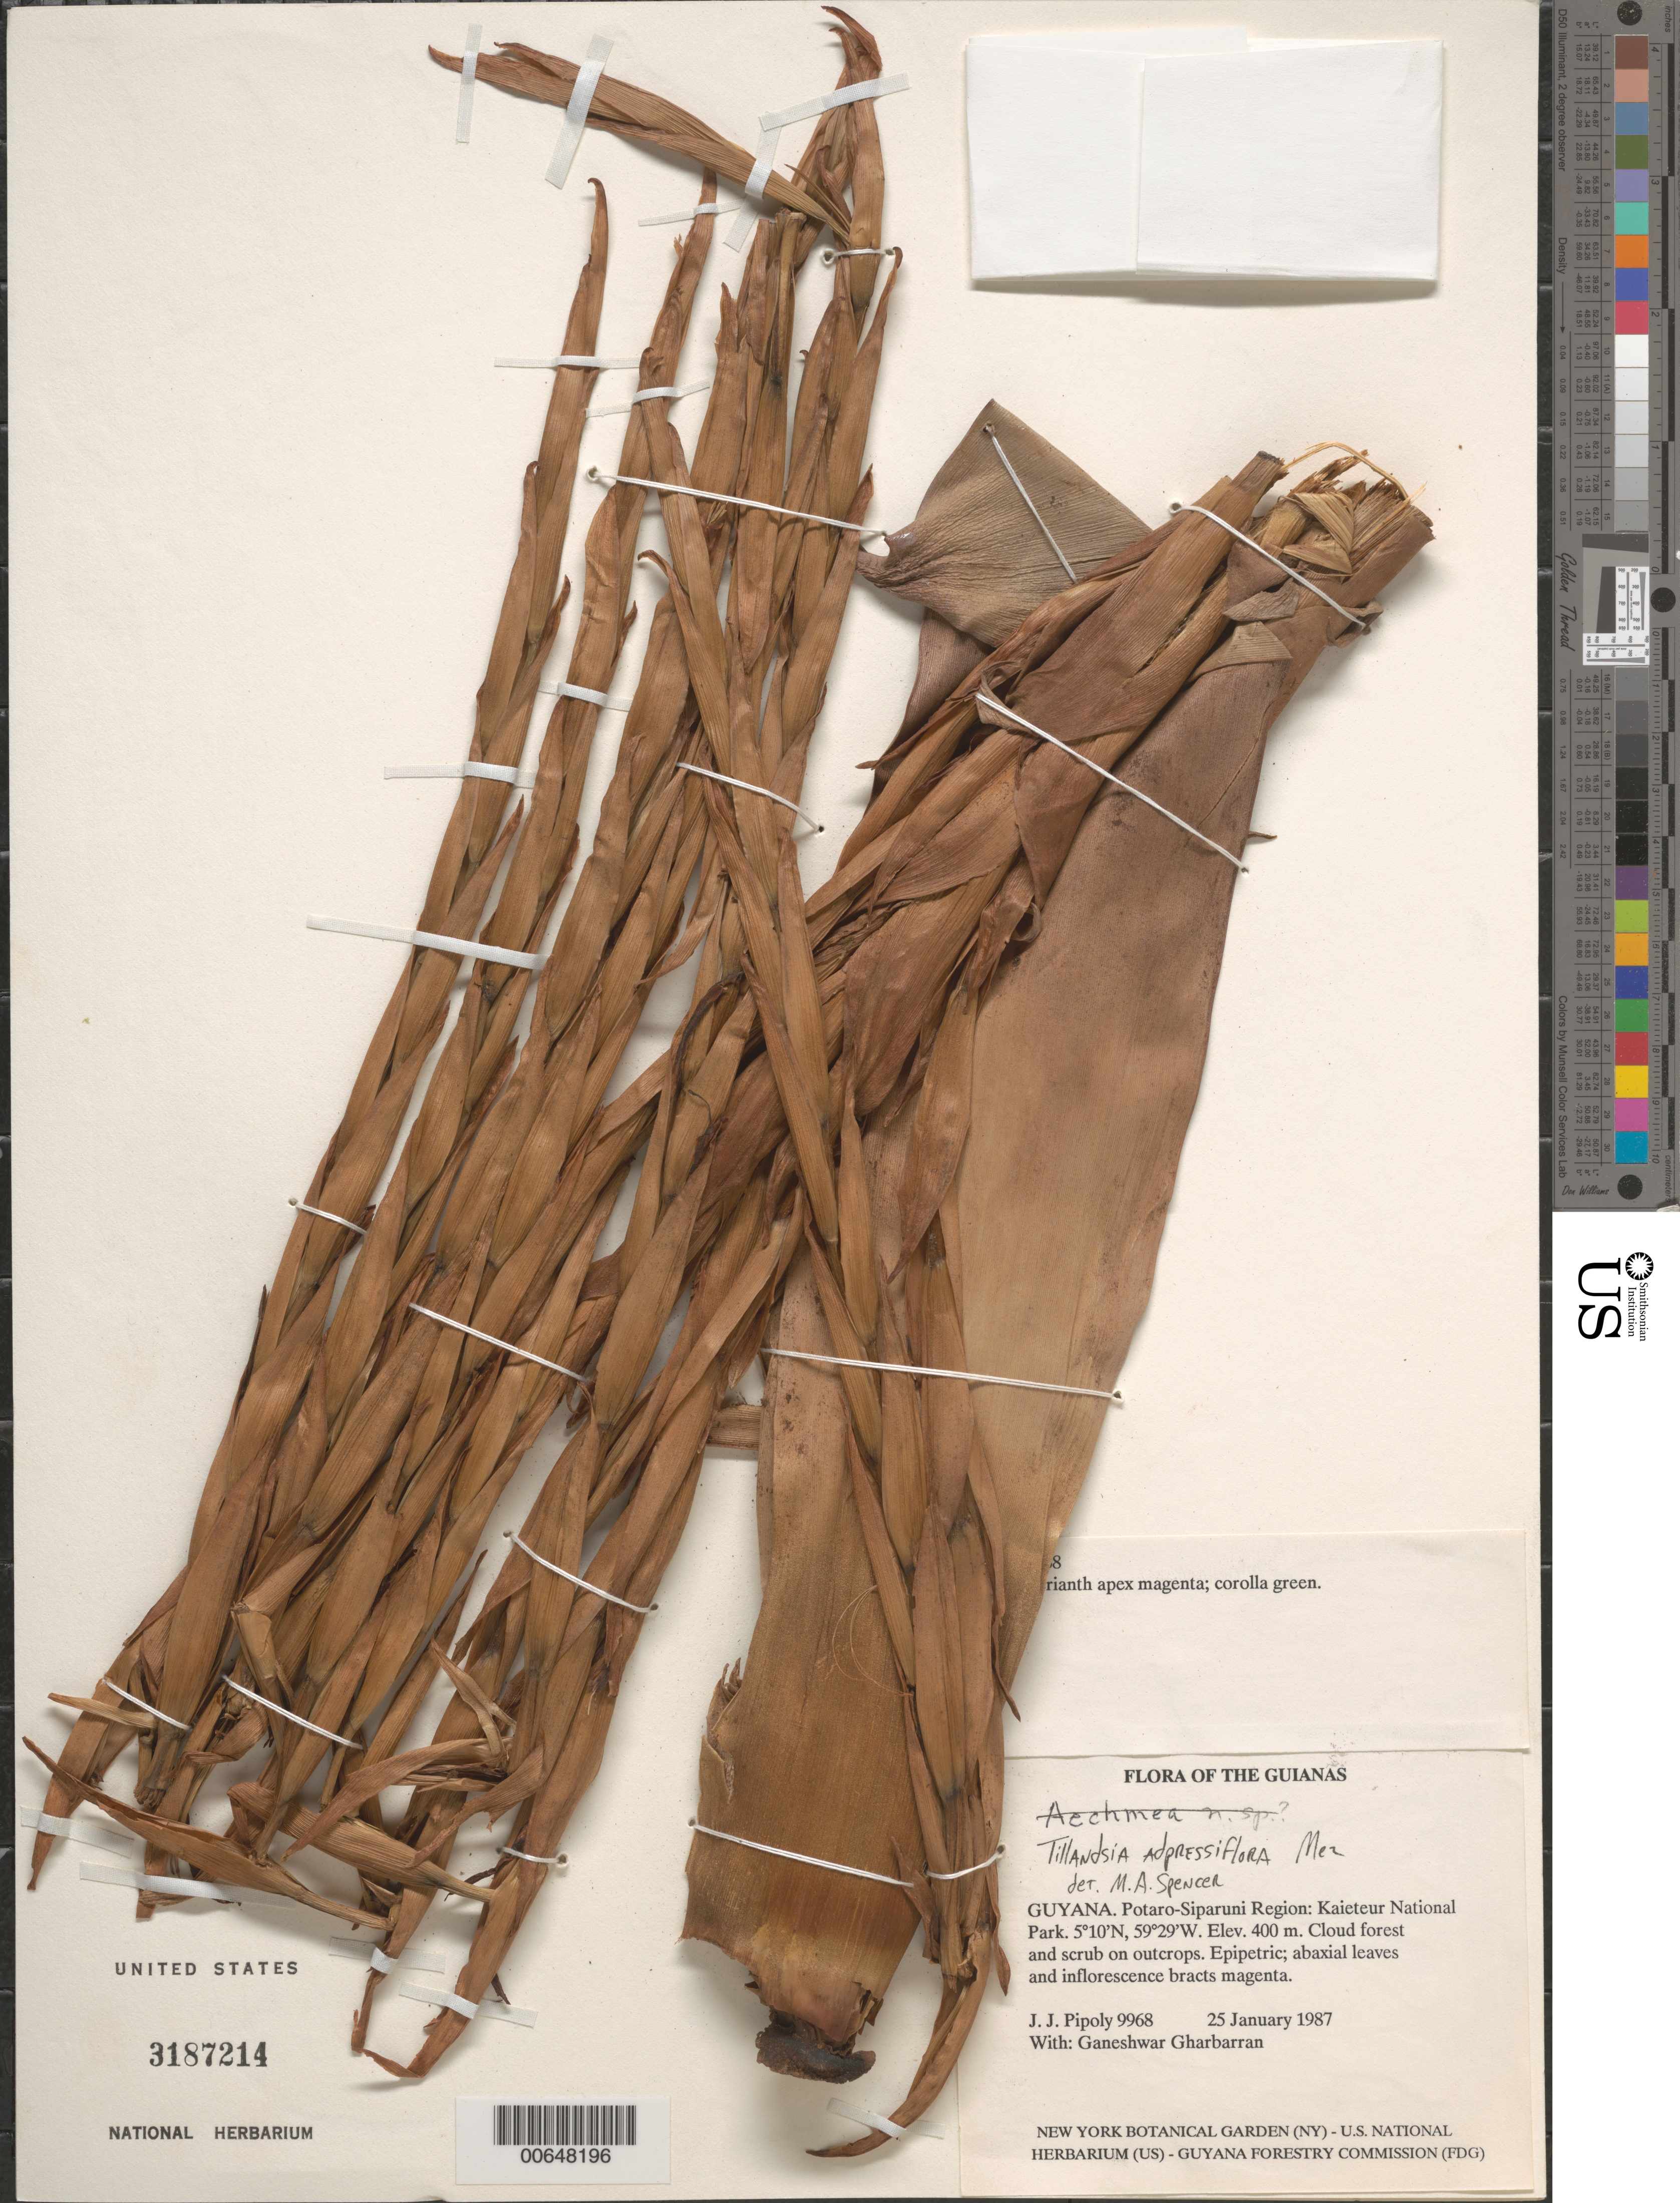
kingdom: Plantae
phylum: Tracheophyta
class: Liliopsida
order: Poales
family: Bromeliaceae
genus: Tillandsia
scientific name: Tillandsia adpressiflora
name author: Mez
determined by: Spencer, M. A.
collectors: J. J. Pipoly & G. Gharbarran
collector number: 9968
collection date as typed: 25 January 1987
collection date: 1987-01-25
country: Guyana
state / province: Potaro-Siparuni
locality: Kaieteur National Park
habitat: Cloud forest and scrub on outcrops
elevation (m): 400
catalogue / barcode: US 3187214